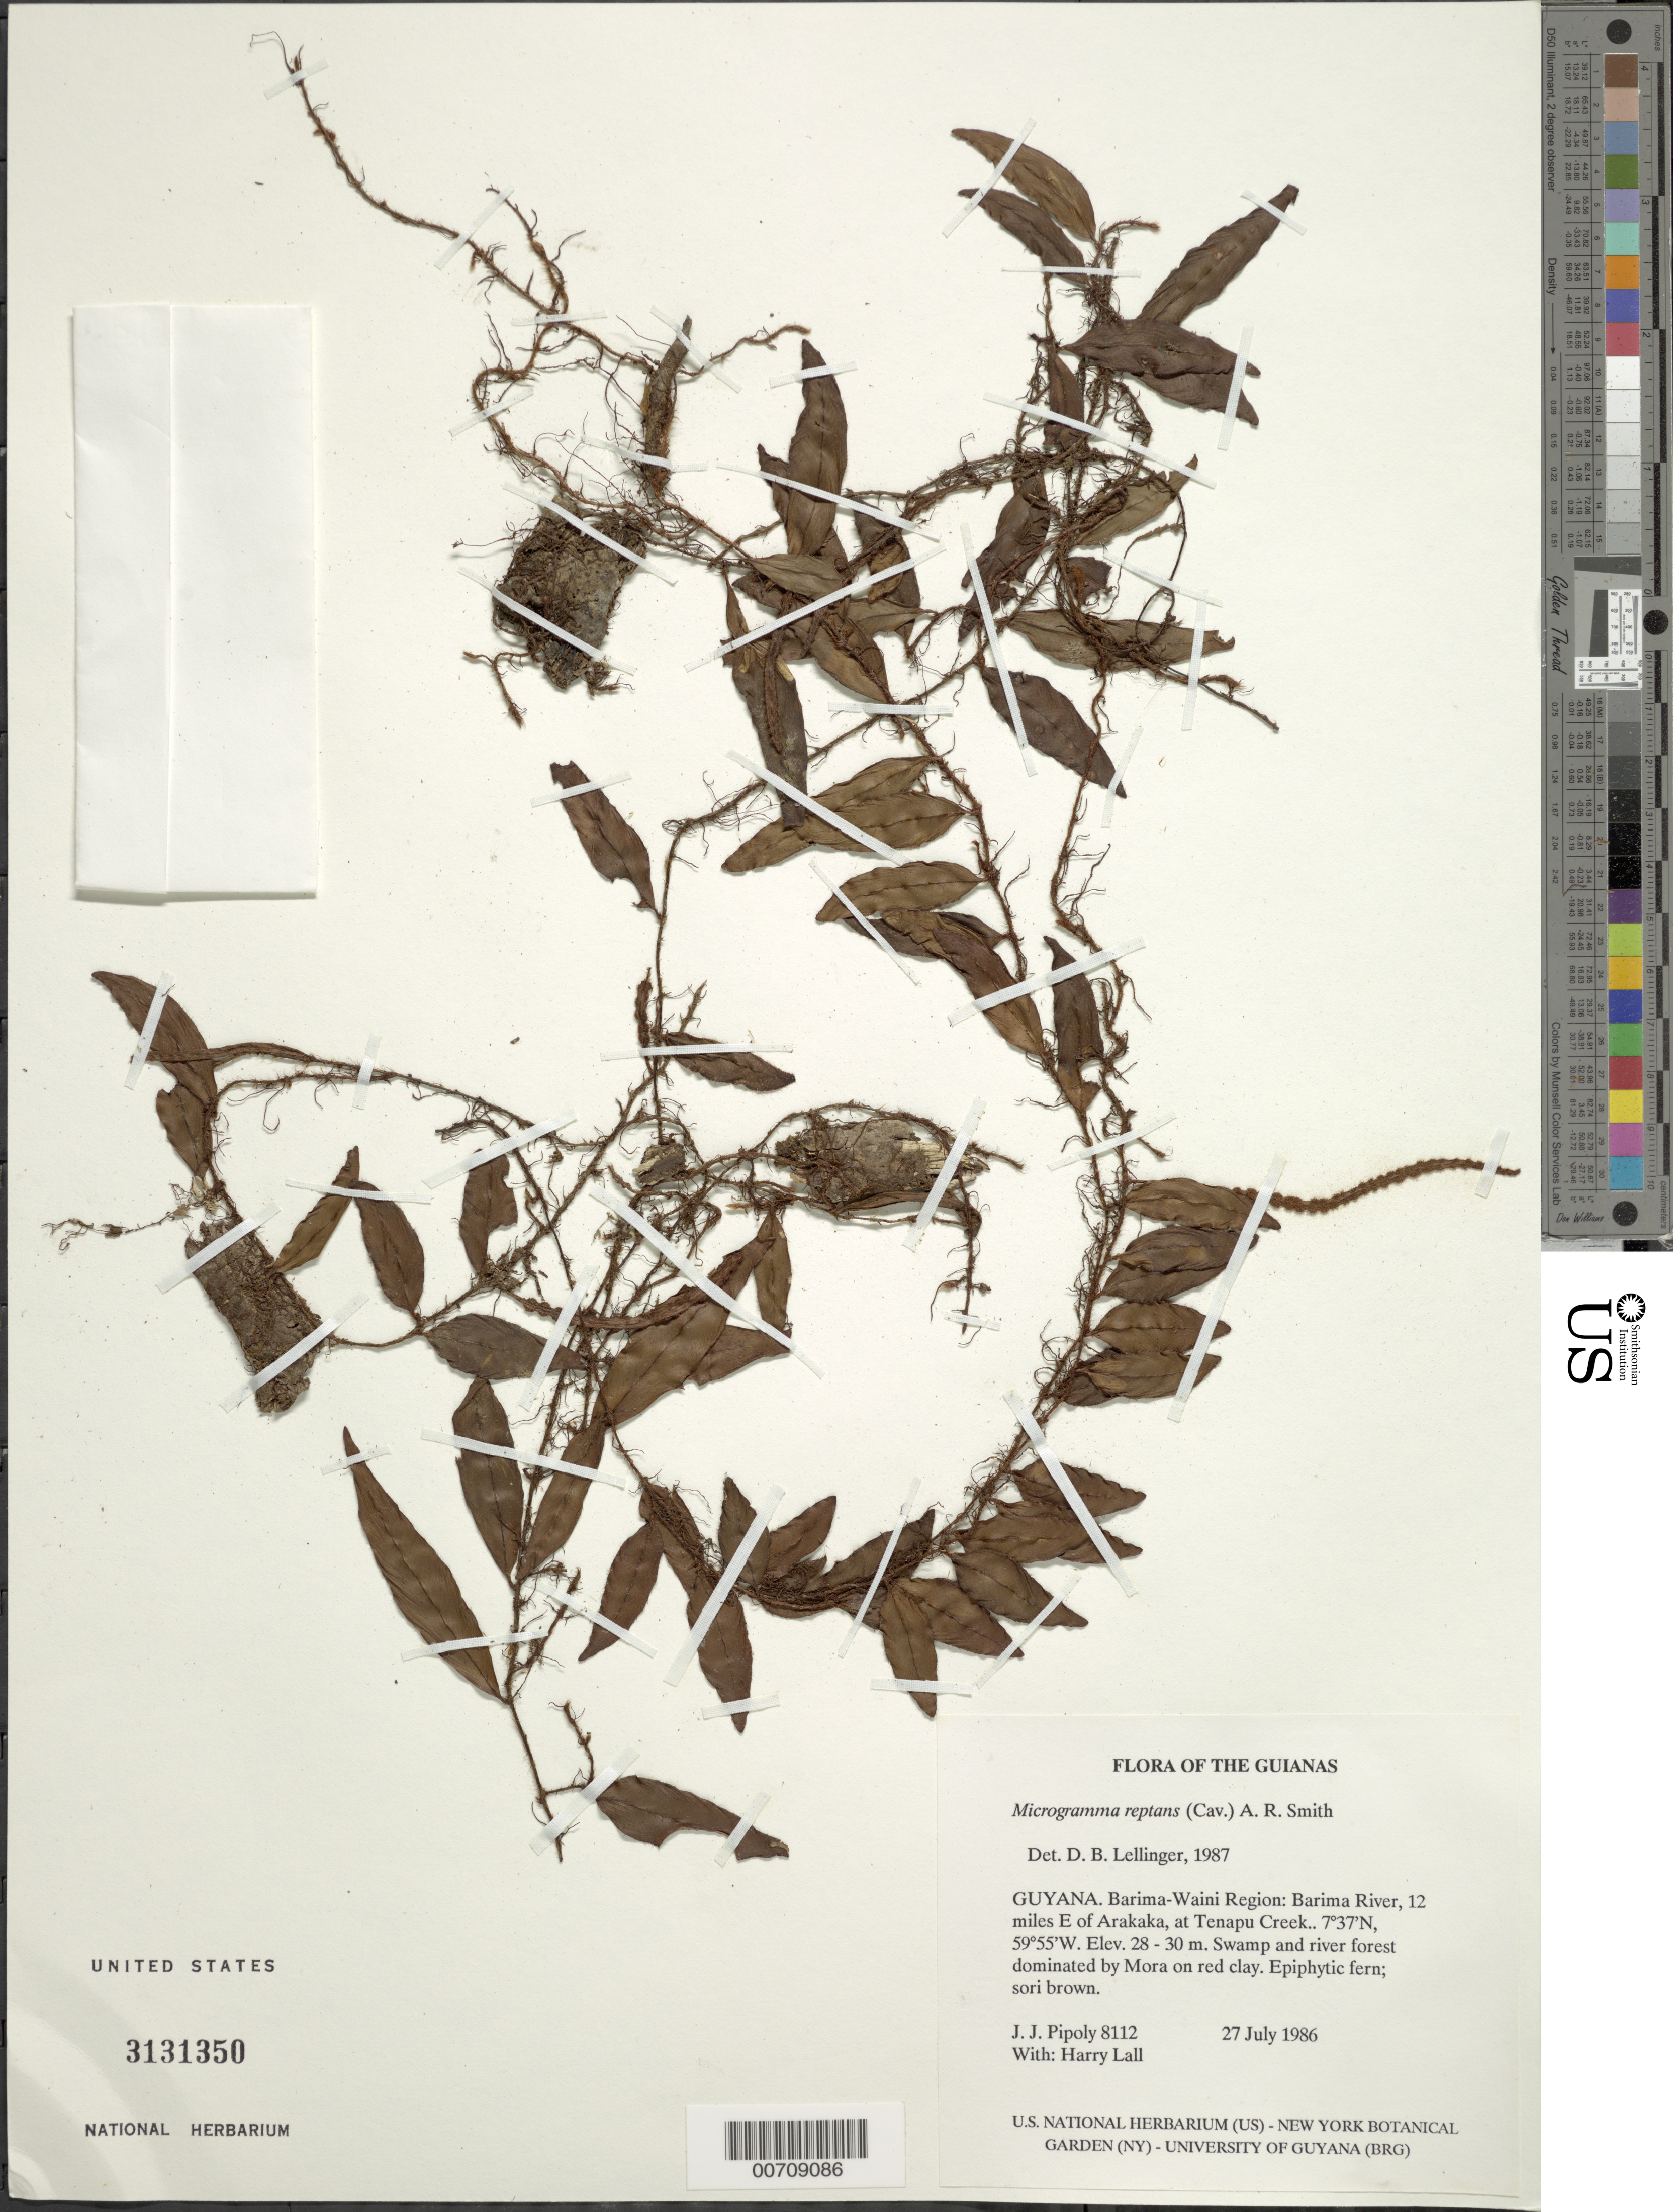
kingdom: Plantae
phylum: Tracheophyta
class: Polypodiopsida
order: Polypodiales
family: Polypodiaceae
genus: Microgramma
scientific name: Microgramma reptans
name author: (Cav.) A.R. Sm.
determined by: Lellinger, David B., (BOT), Smithsonian Institution - National Museum of Natural History (UNITED STATES)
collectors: J. J. Pipoly & H. Lall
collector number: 8112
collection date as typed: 27 July 1986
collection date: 1986-07-27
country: Guyana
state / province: Barima-Waini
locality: Barima River 12 mi E of Arakaka, Tenapu Creek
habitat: Swamp and river forest dominated by Mora on red clay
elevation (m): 28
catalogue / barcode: US 3131350